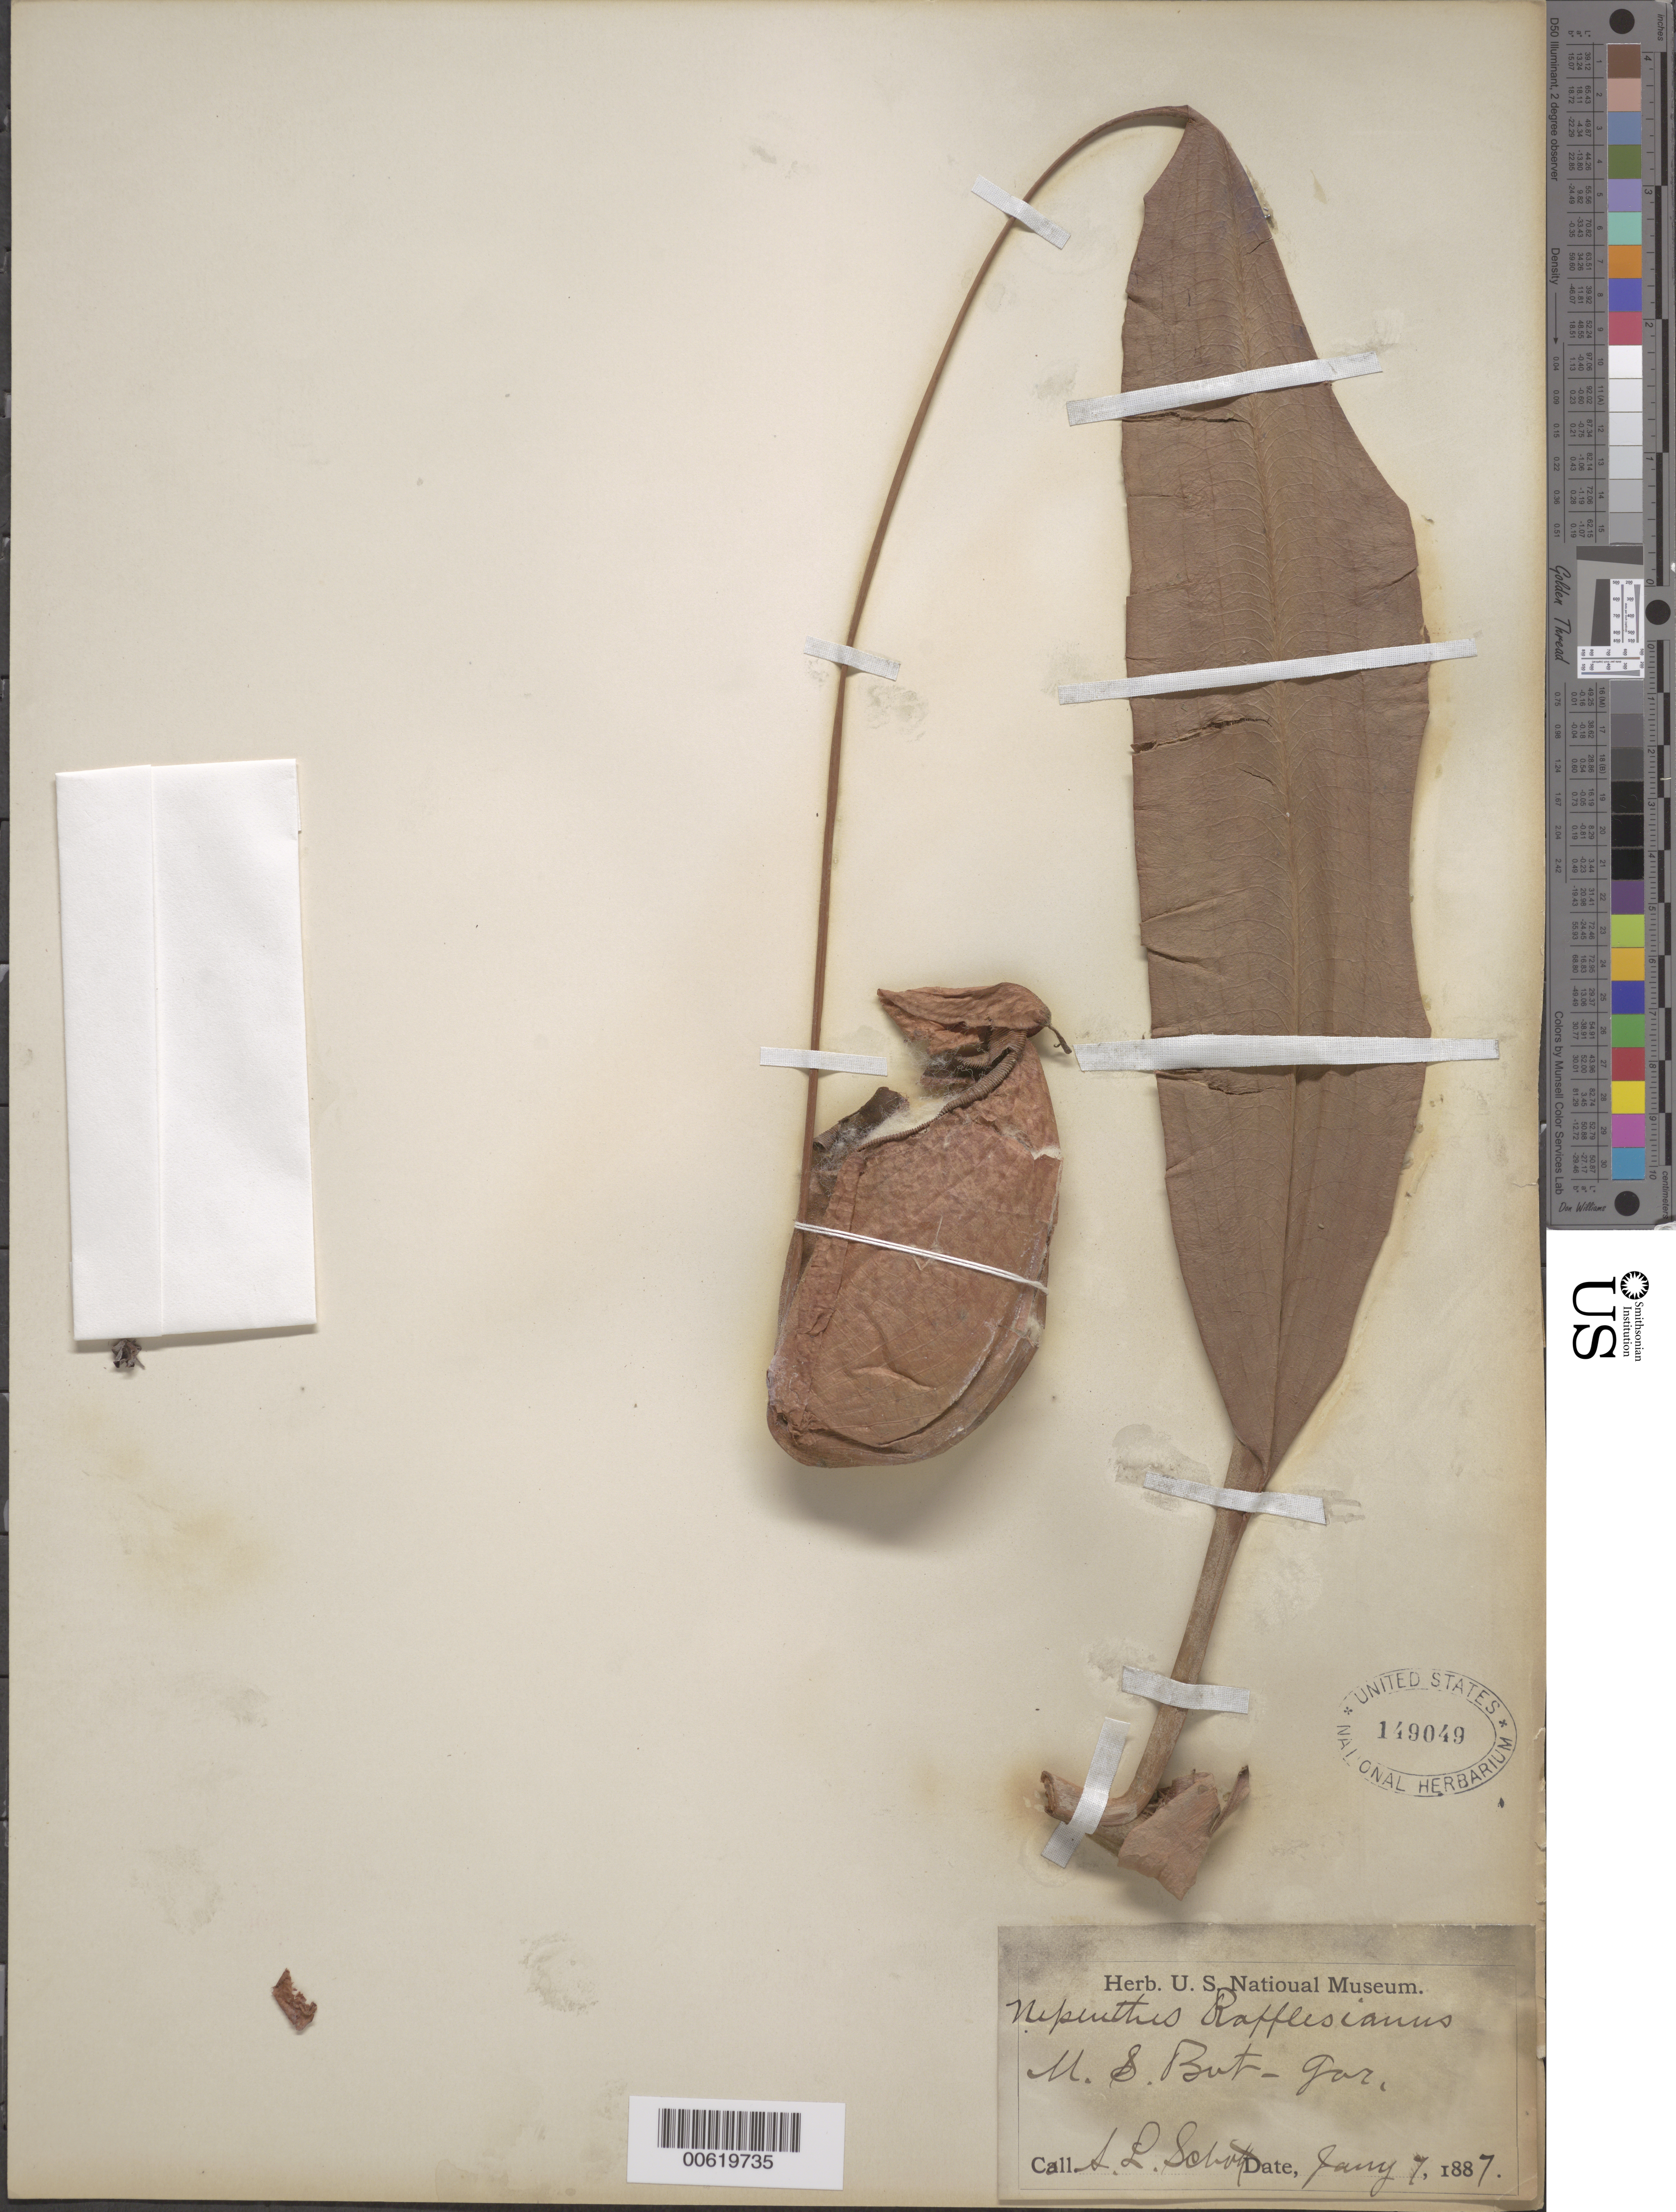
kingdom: Plantae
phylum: Tracheophyta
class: Magnoliopsida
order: Caryophyllales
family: Nepenthaceae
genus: Nepenthes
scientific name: Nepenthes rafflesiana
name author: Jack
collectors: S. Schott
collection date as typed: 07 Jan 1887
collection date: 1887-01-07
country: United States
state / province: District of Columbia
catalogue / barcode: US 149049